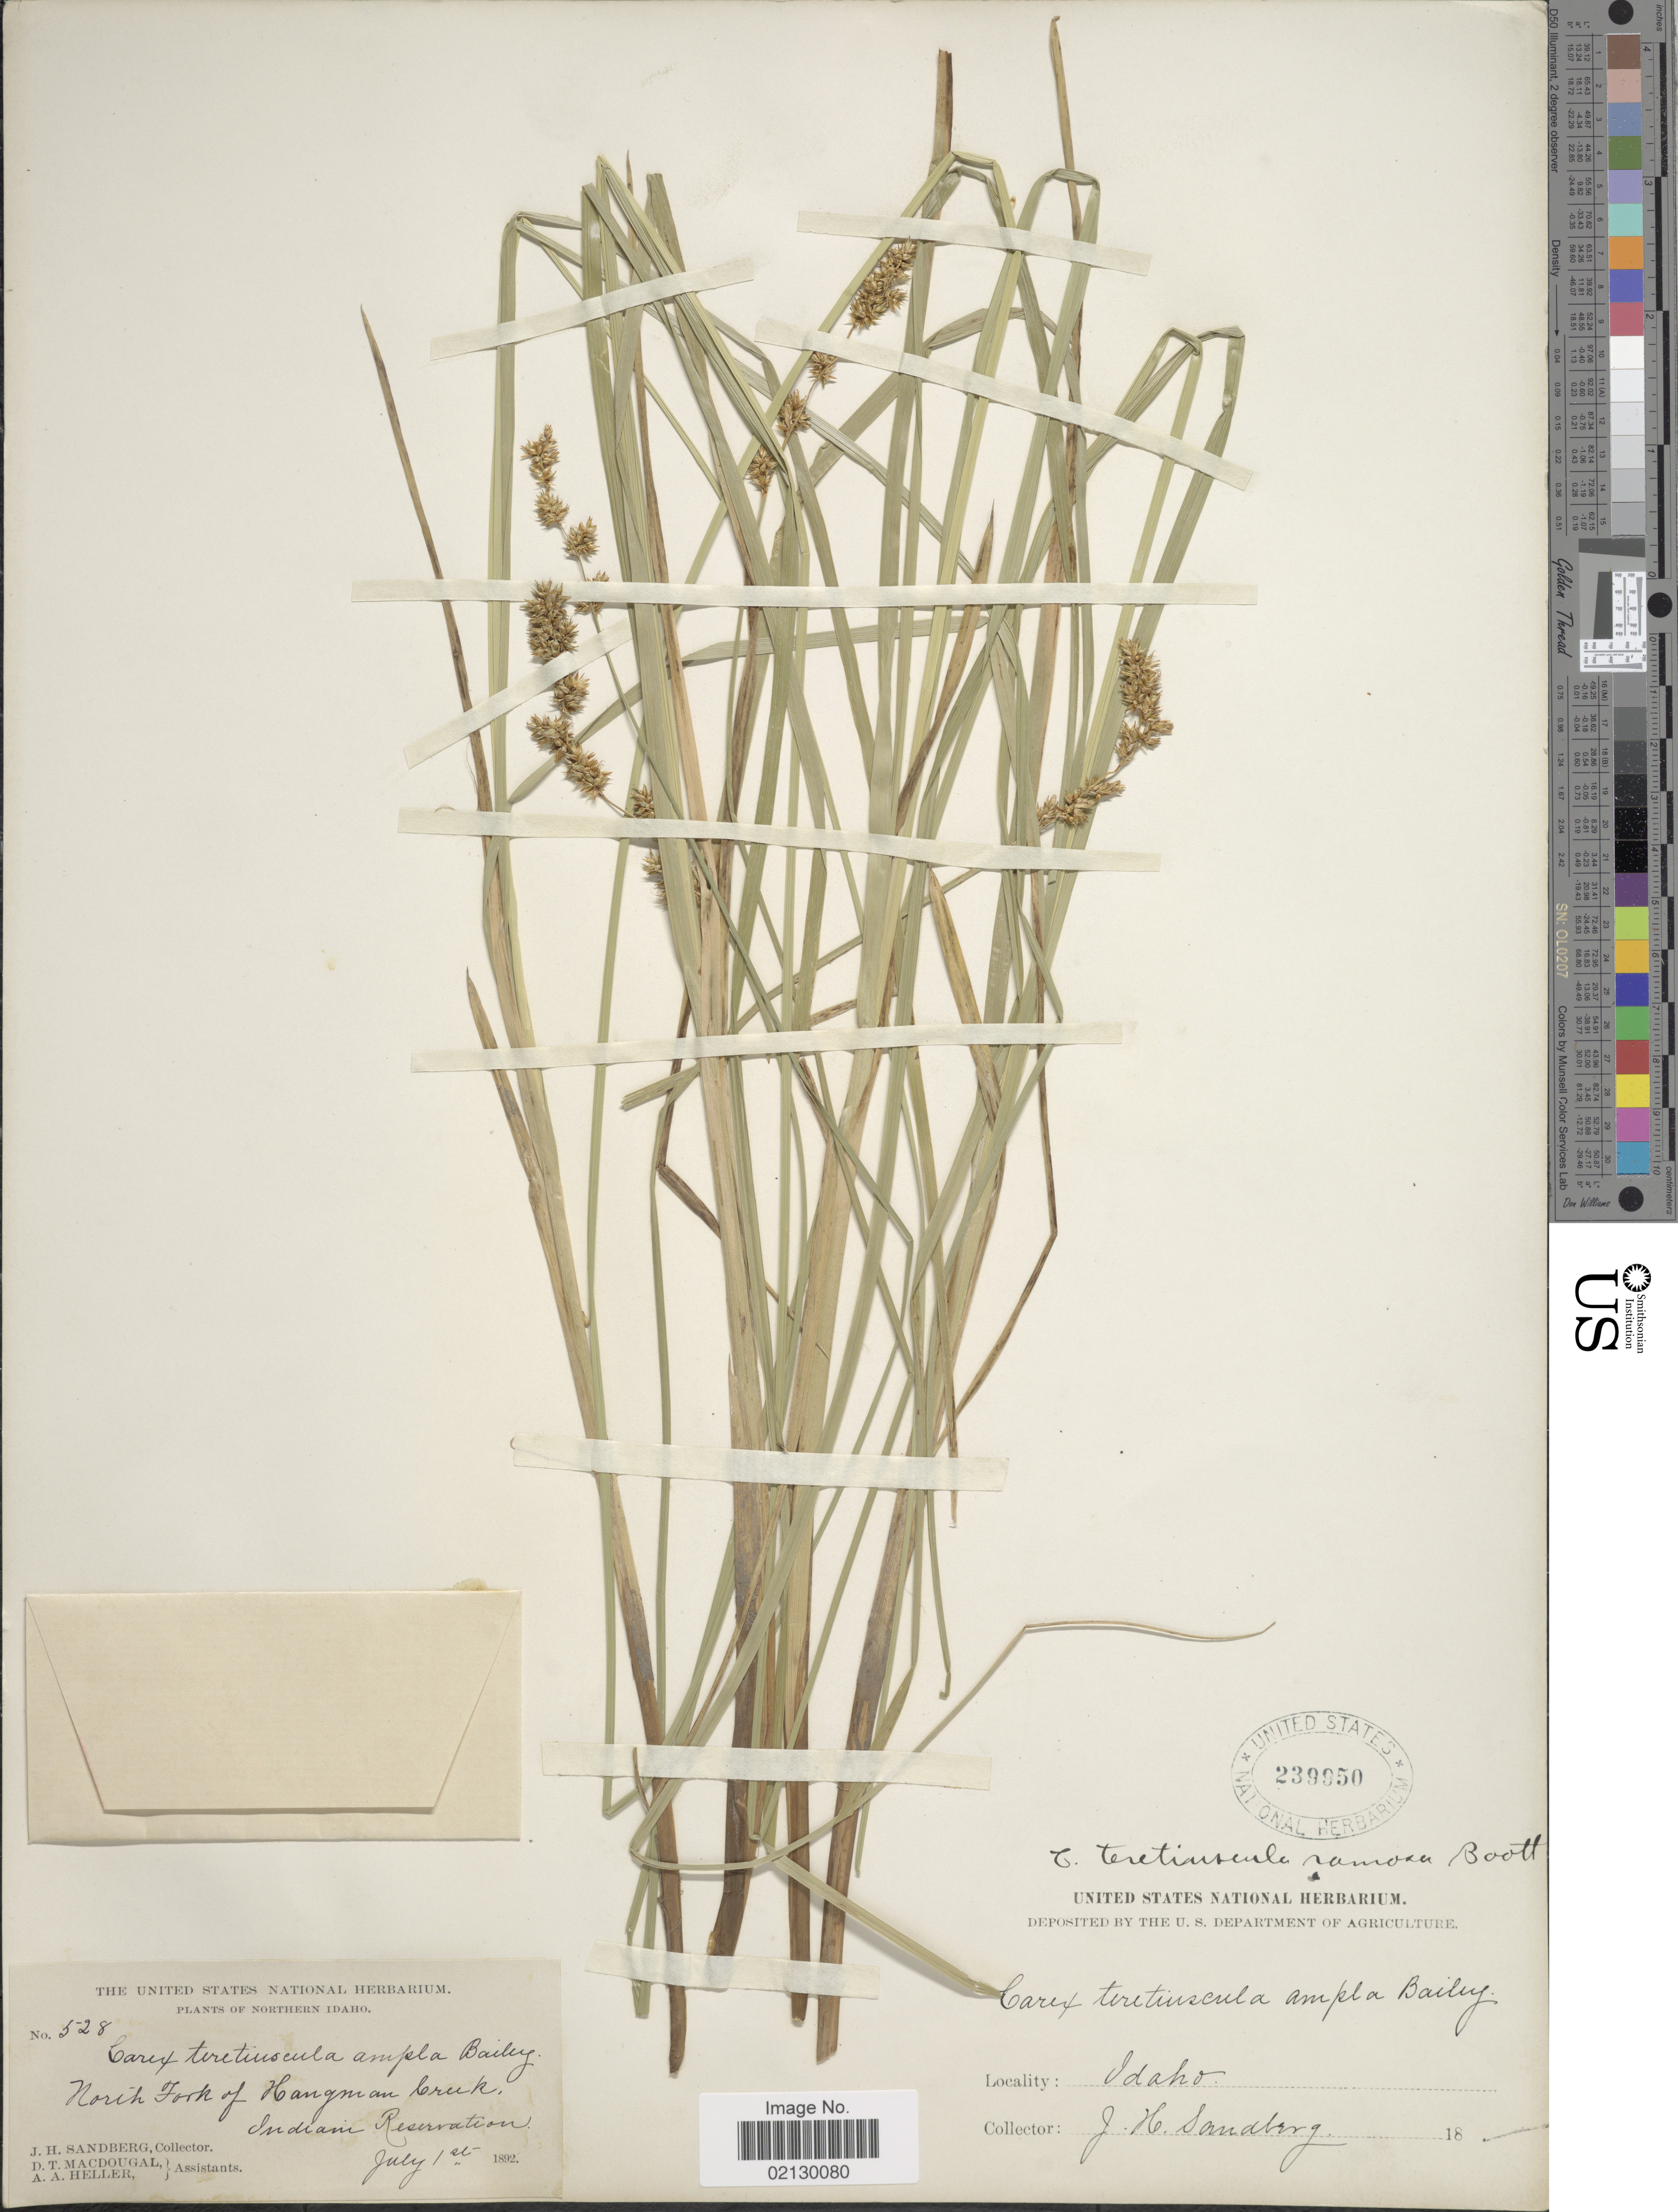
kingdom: Plantae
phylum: Tracheophyta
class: Liliopsida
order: Poales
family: Cyperaceae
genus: Carex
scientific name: Carex prairea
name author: Dewey ex Alph. Wood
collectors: J. H. Sandberg, D. T. MacDougal & A. A. Heller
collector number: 528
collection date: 1892-07-01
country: United States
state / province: Idaho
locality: Northern Idaho. North Fork of Hamg,an Creek, Indian Reservation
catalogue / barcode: US 239950